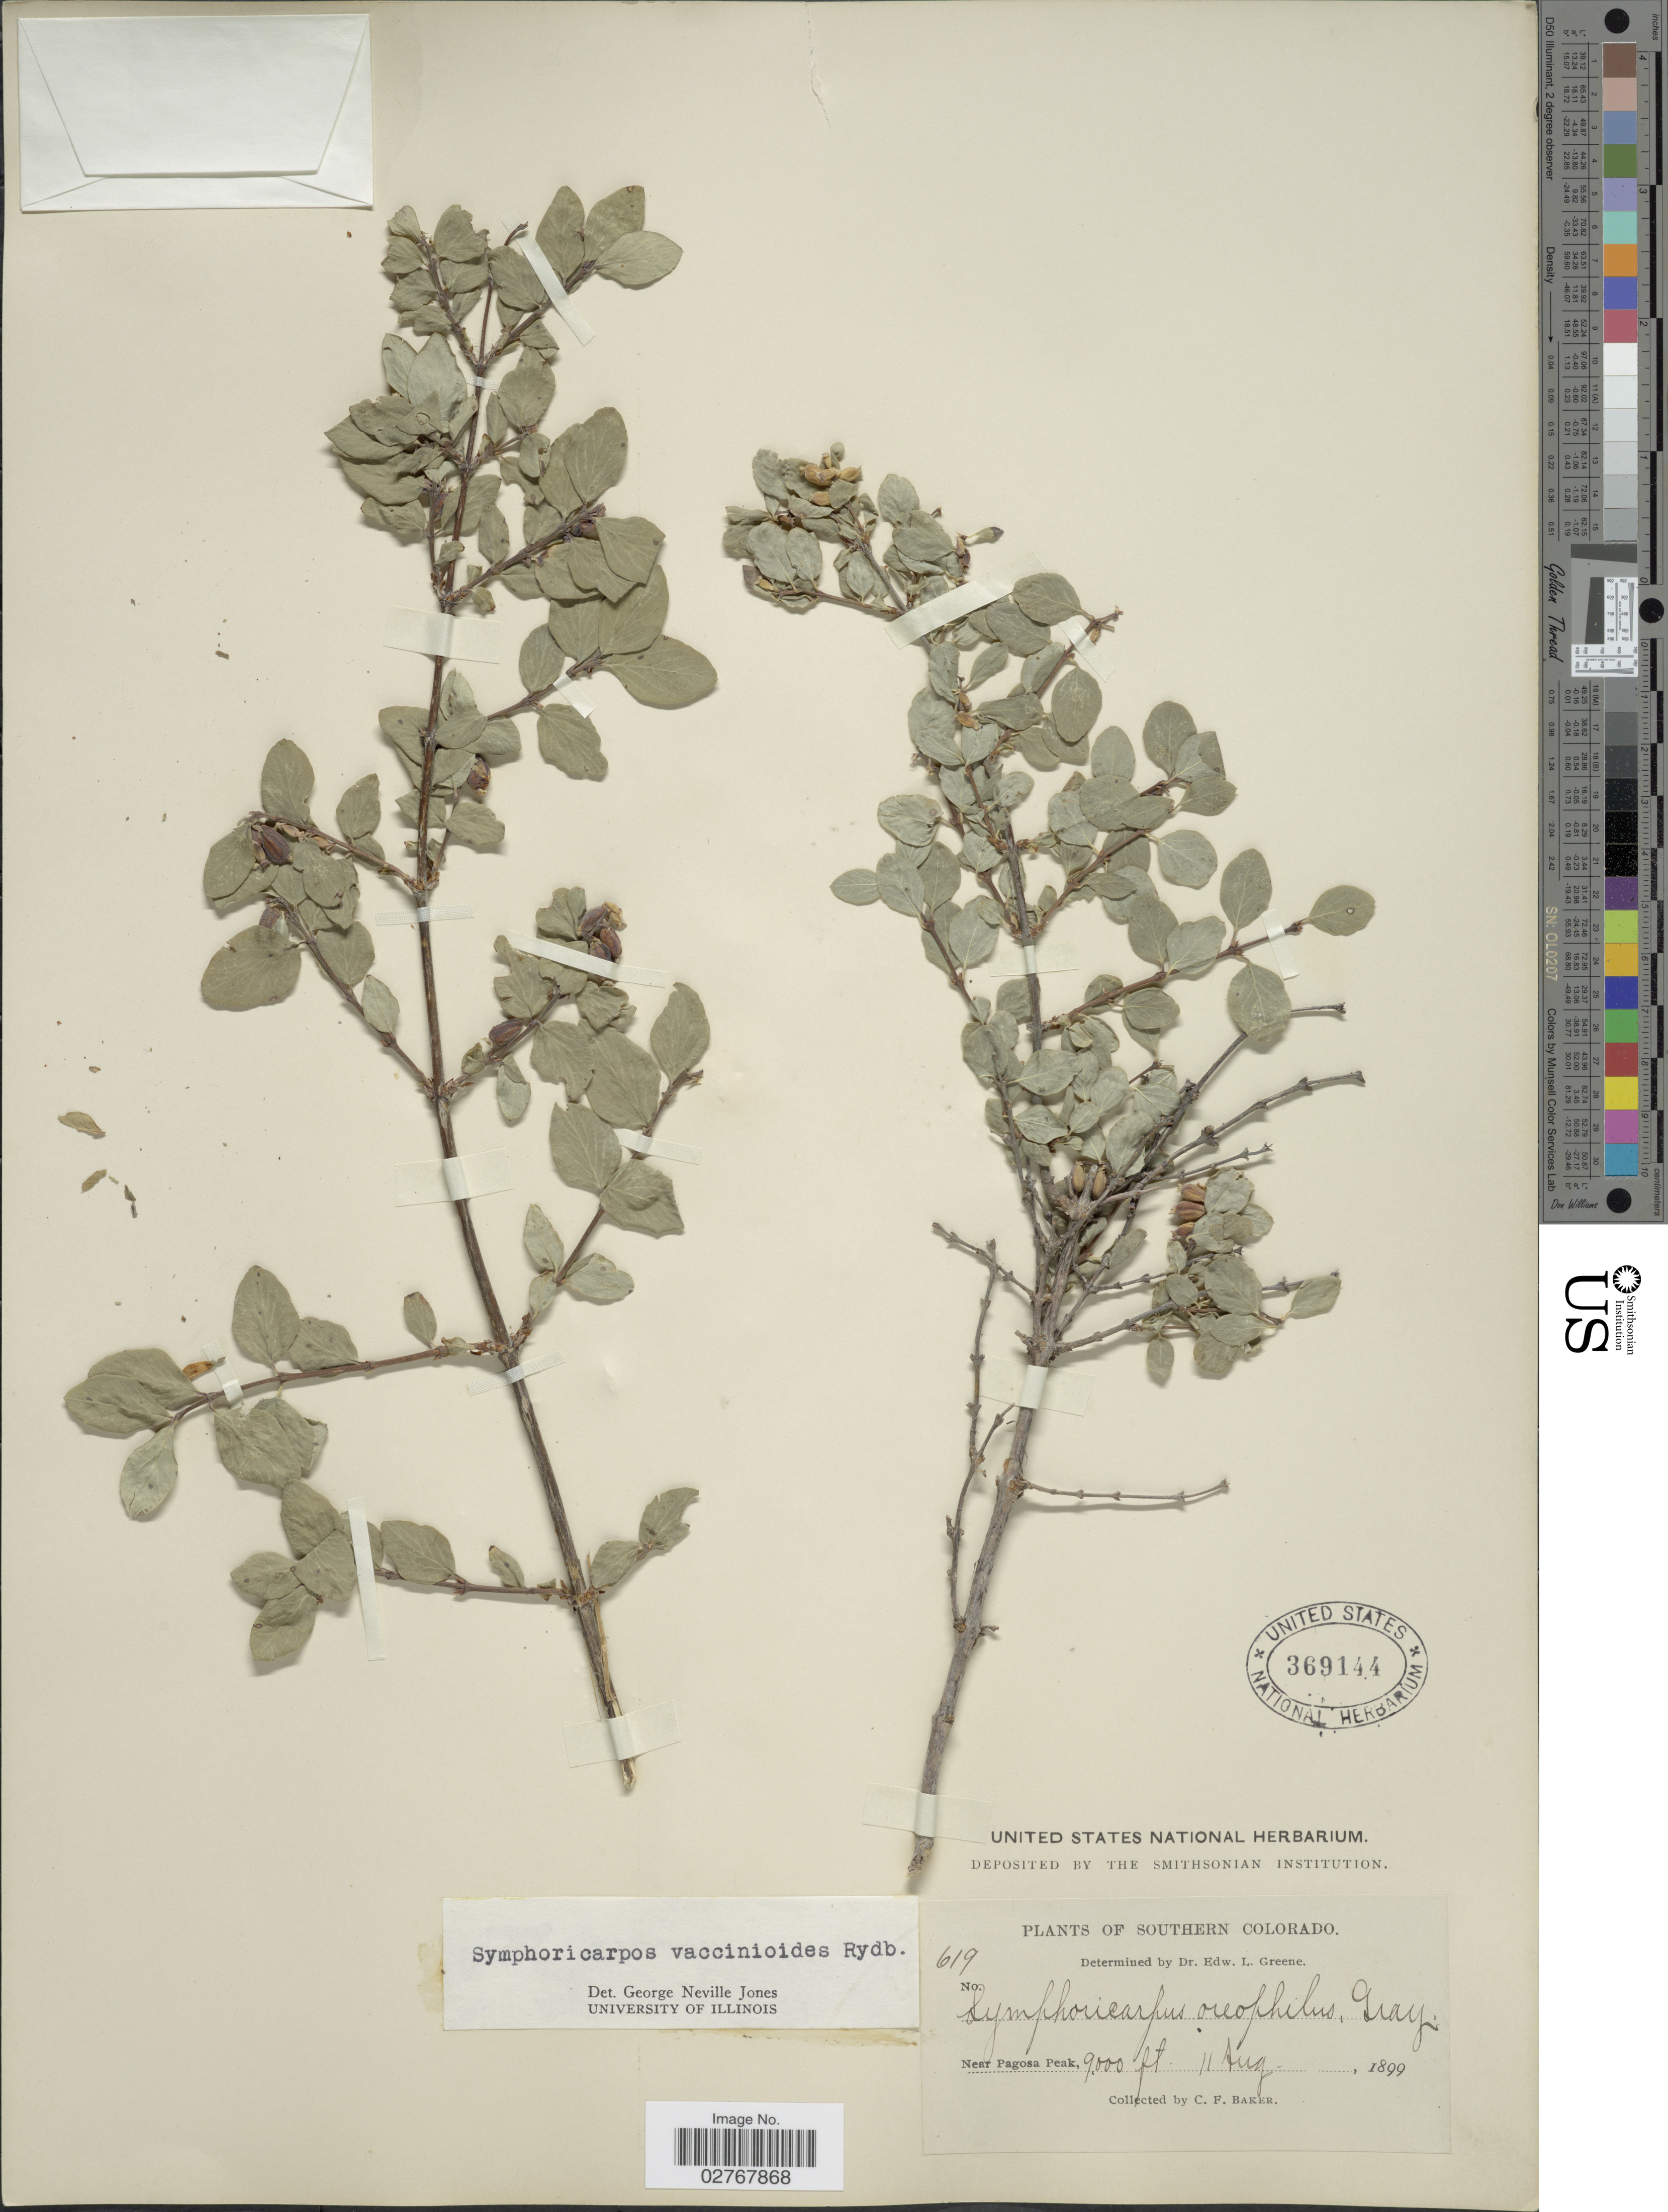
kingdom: Plantae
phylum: Tracheophyta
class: Magnoliopsida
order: Dipsacales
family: Caprifoliaceae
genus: Symphoricarpos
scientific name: Symphoricarpos vaccinioides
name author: Rydb.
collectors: C. F. Baker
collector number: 619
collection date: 1899-08-11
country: United States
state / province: Colorado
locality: Southern Colorado, Near Pagosa Peak.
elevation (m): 2743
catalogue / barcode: US 369144